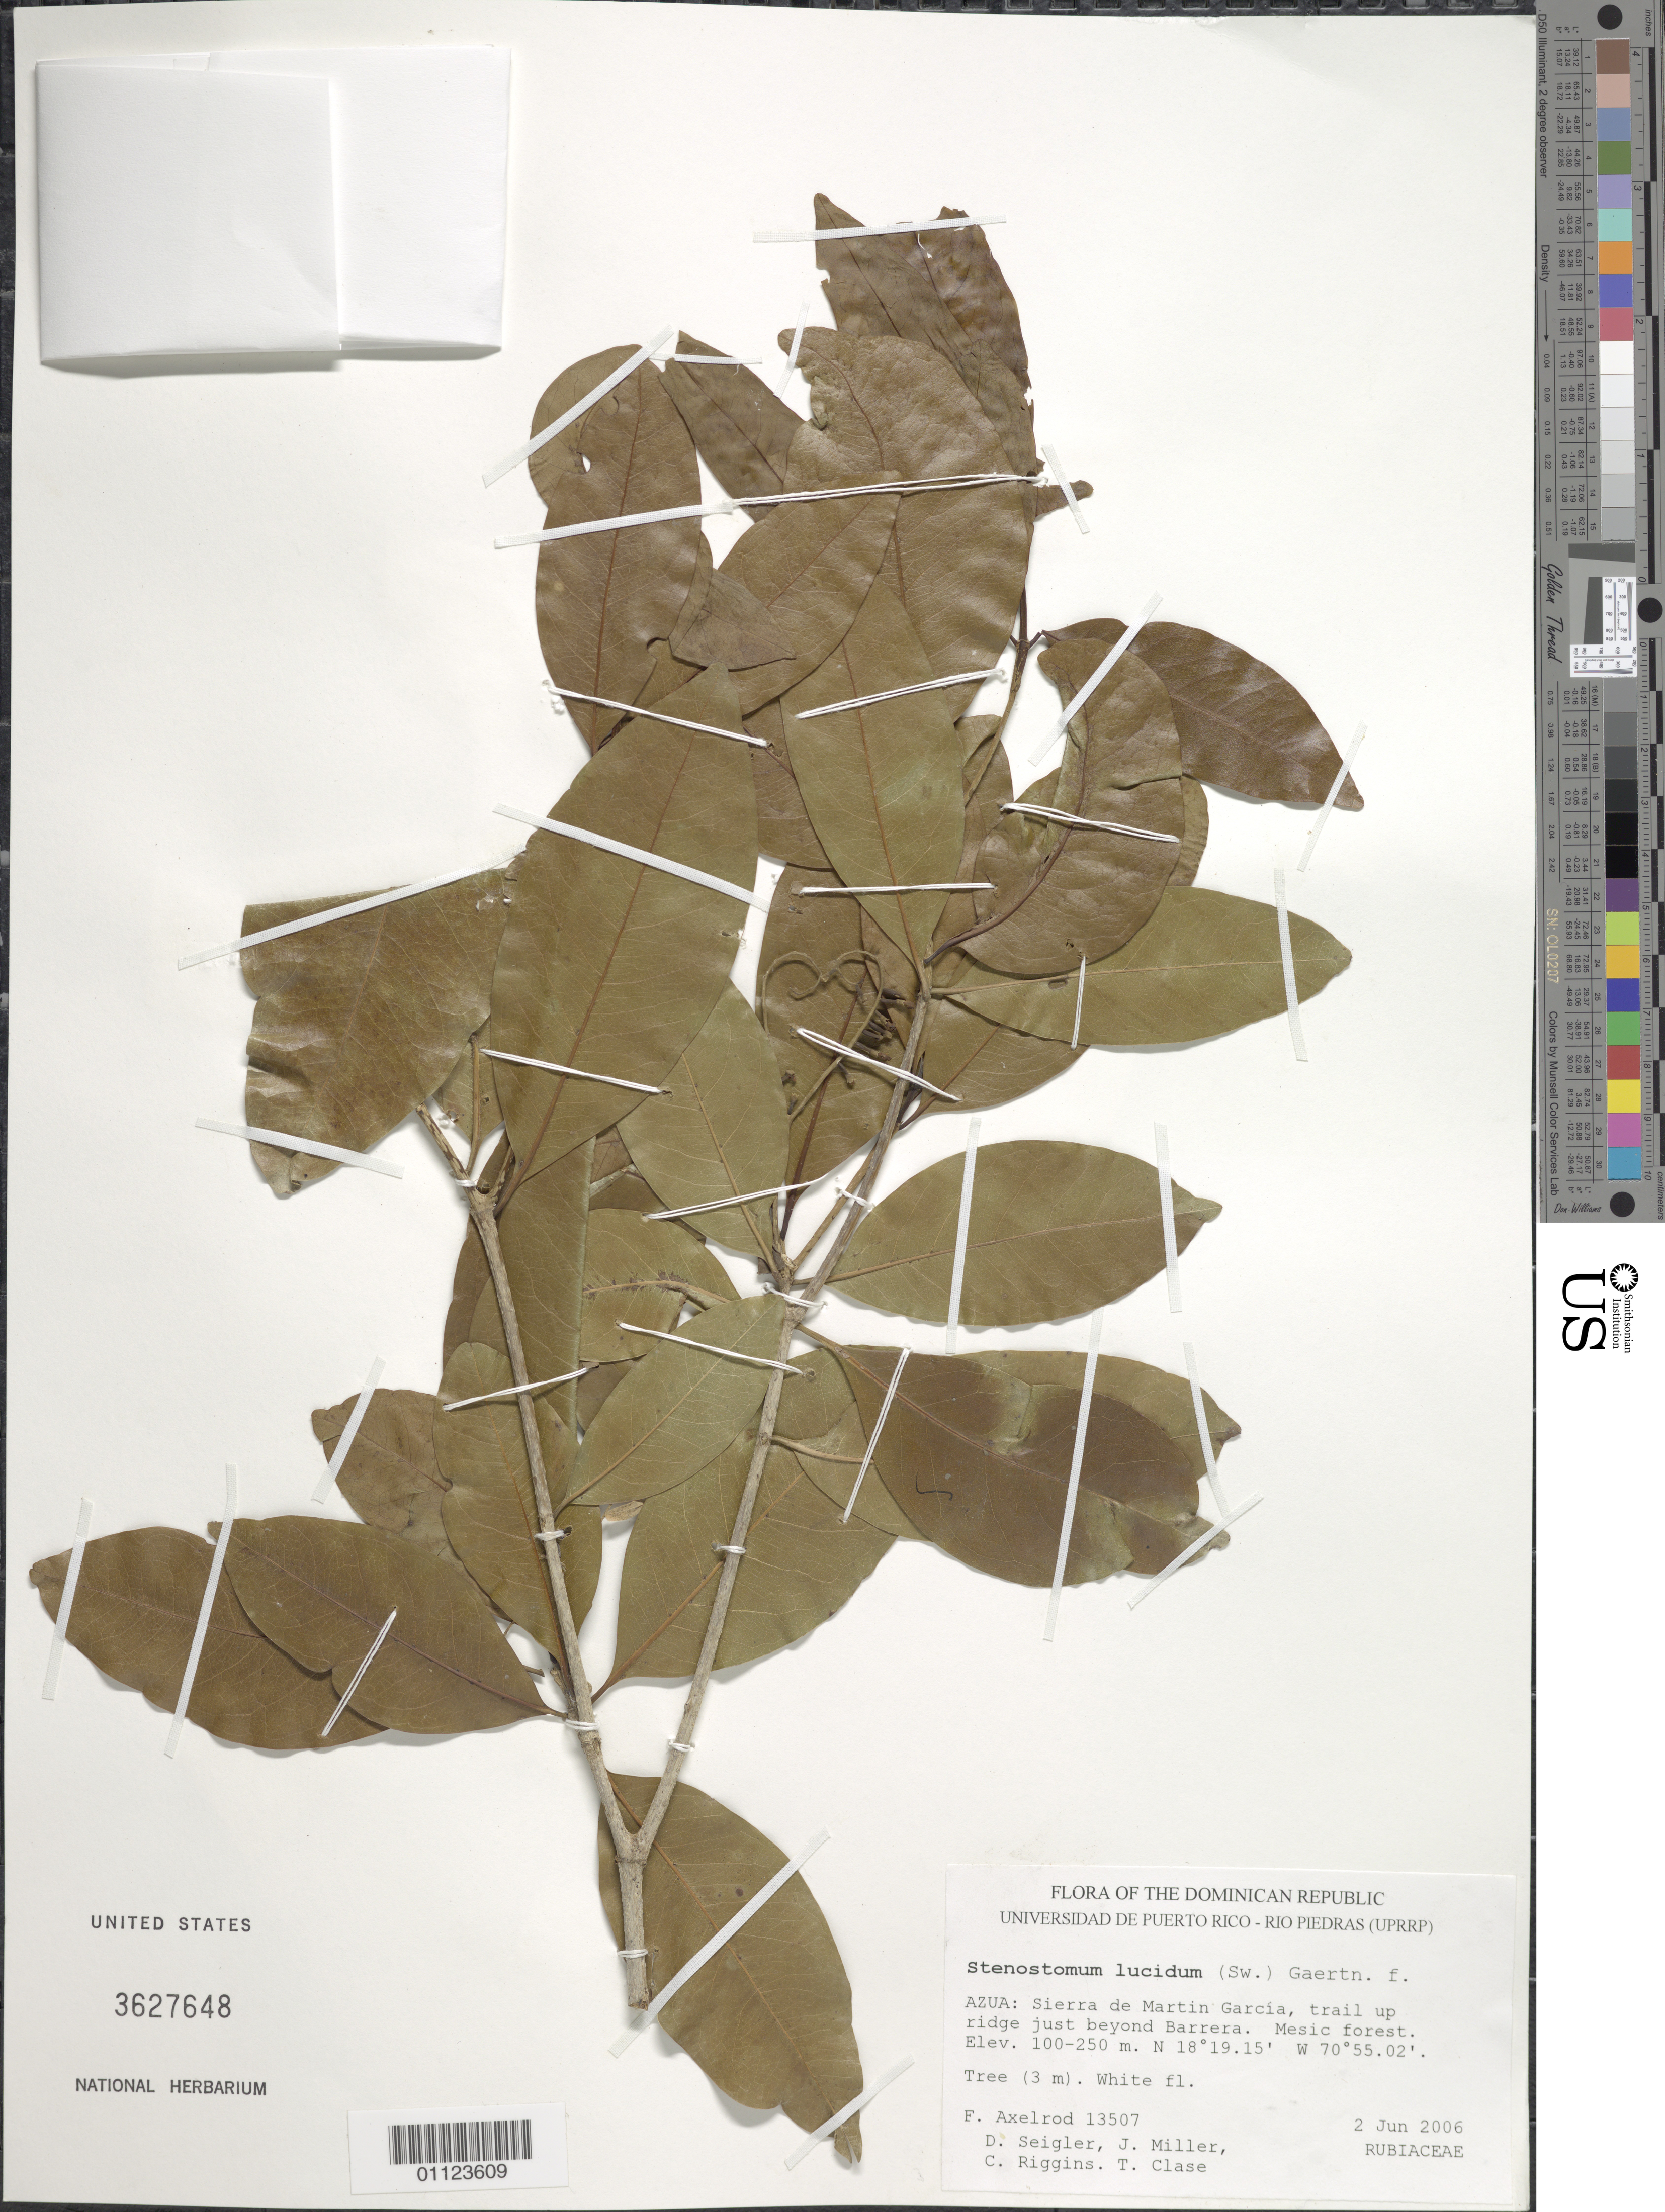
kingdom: Plantae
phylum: Tracheophyta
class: Magnoliopsida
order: Gentianales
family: Rubiaceae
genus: Stenostomum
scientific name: Stenostomum lucidum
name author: (Sw.) C.F. Gaertn.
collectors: F. S. Axelrod, D. Seigler, J. Miller, C. Riggins & T. Clase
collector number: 13507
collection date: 2006-06-02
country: Dominican Republic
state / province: Azua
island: Hispaniola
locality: Sierra de Martin Garcia, trail up ridge just beyond Barrera.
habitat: Mesic forest.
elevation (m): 100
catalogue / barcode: US 3627648